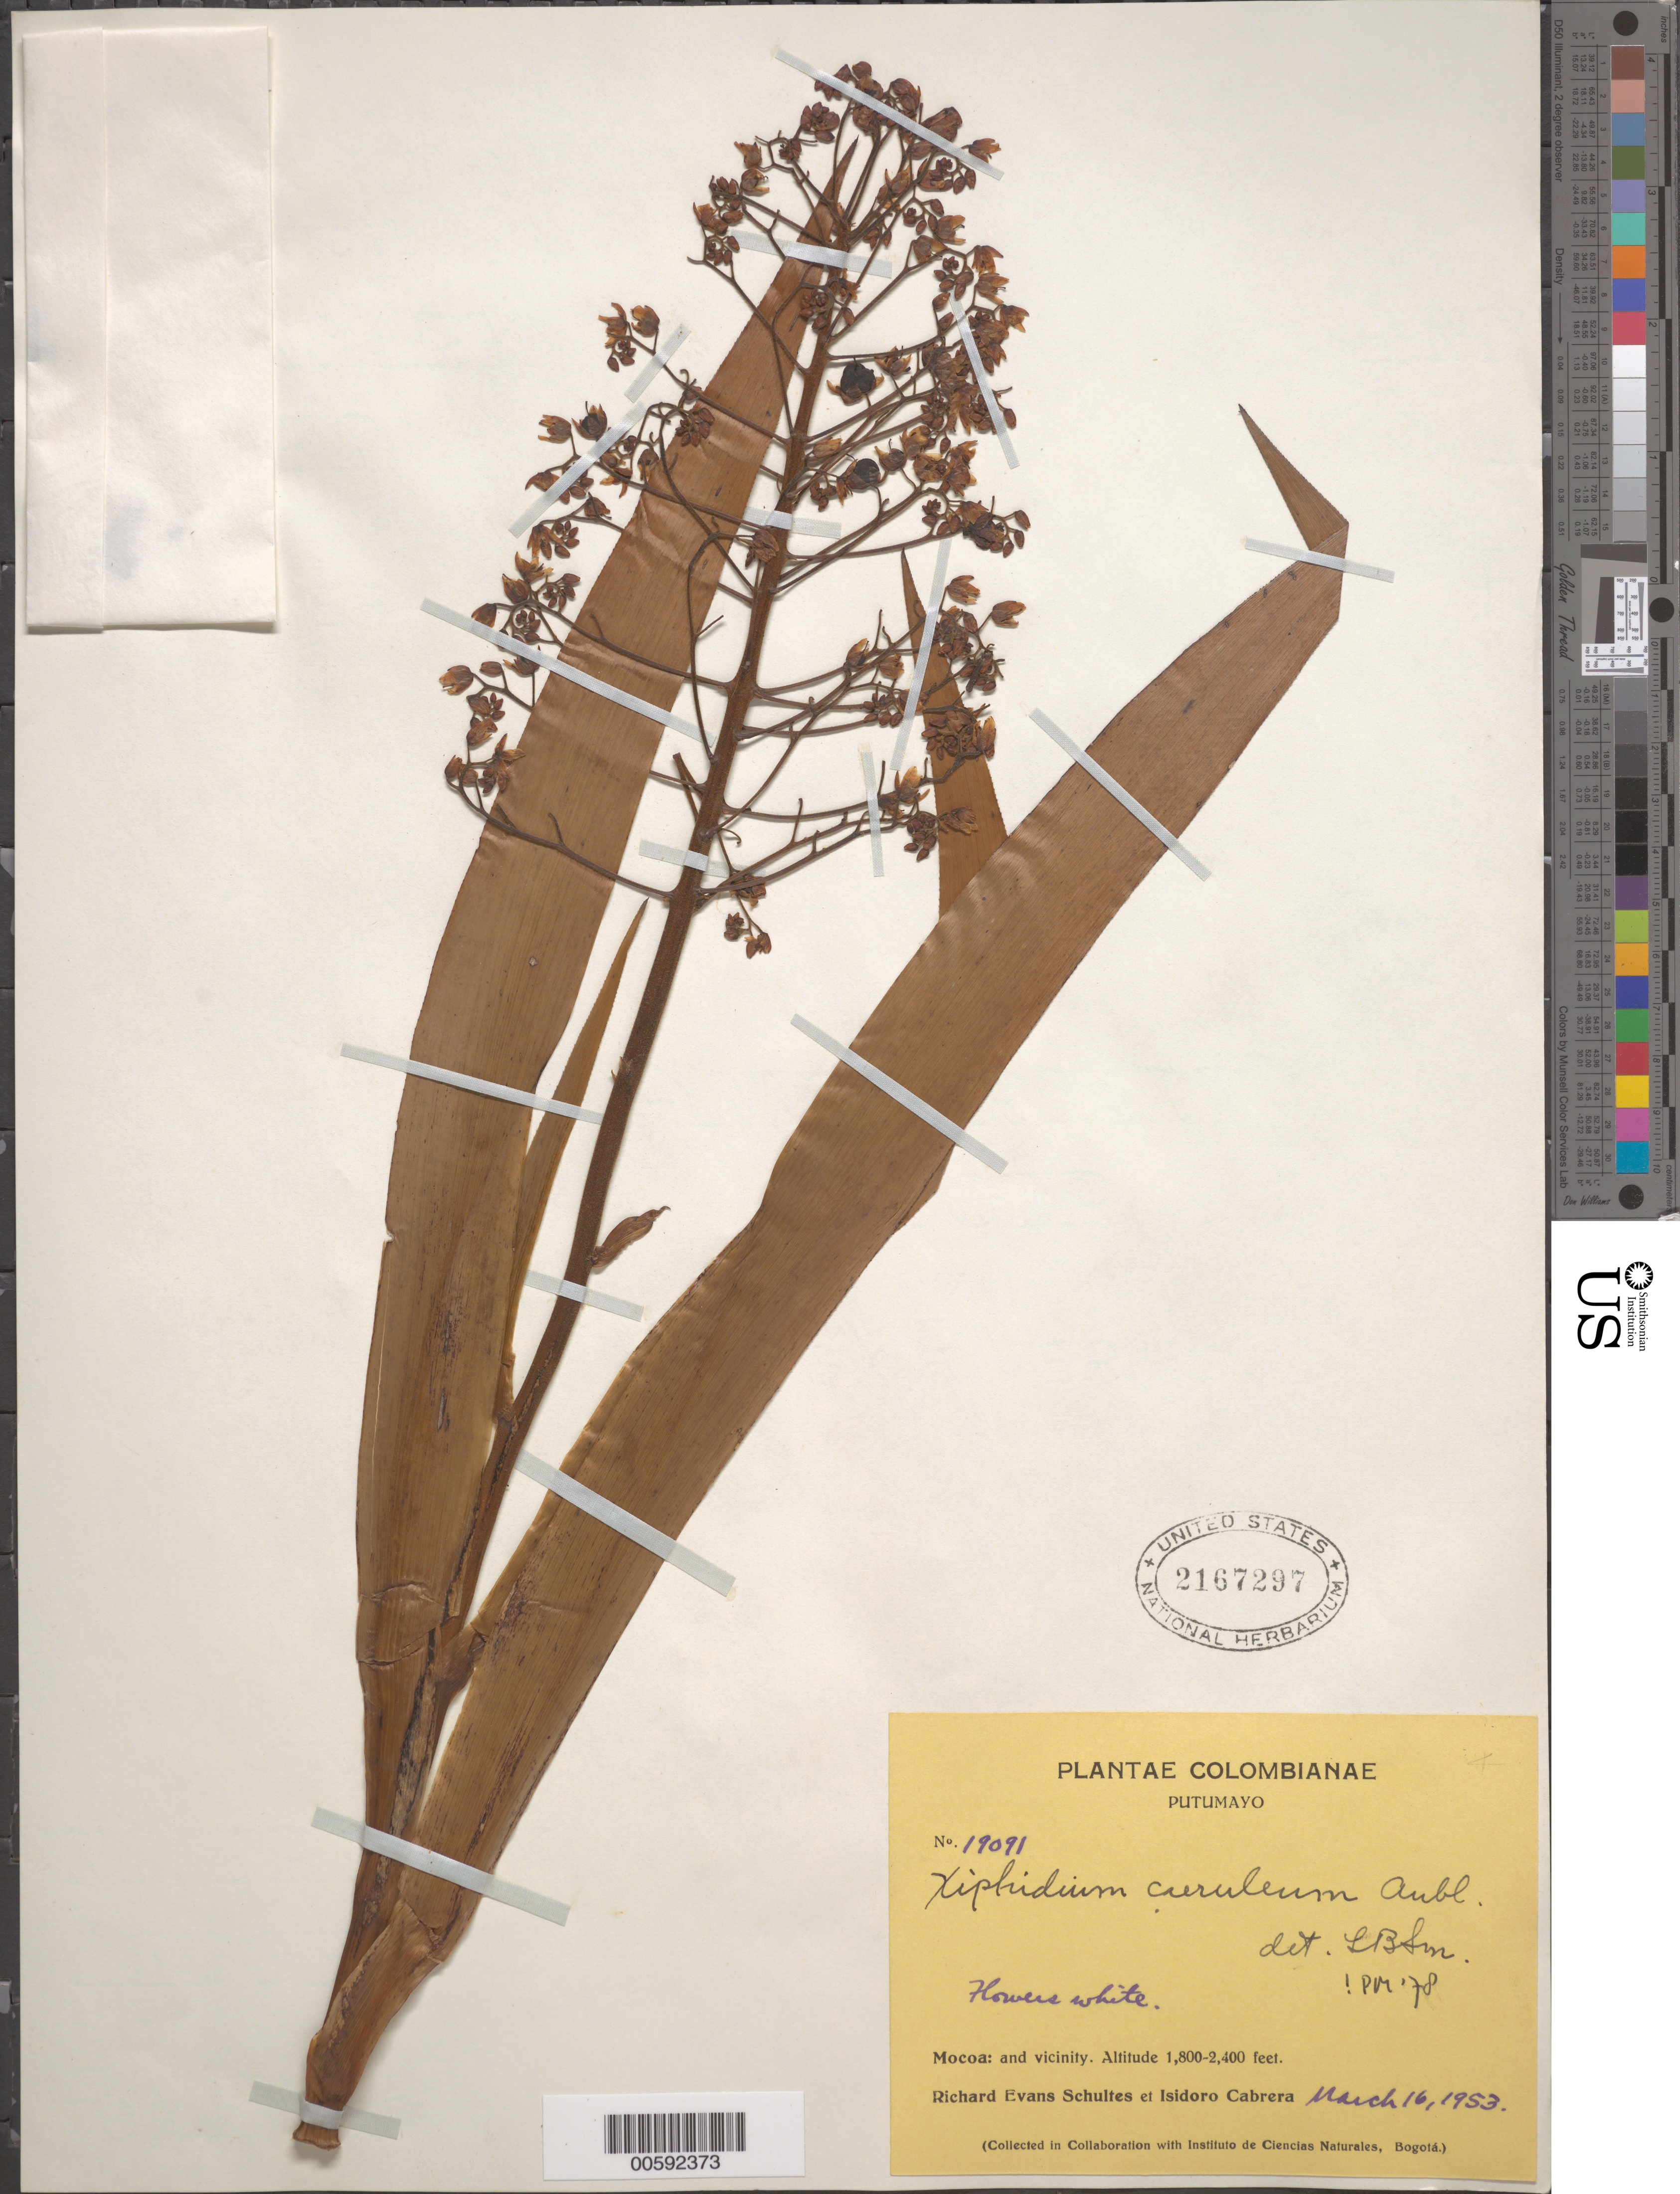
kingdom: Plantae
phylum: Tracheophyta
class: Liliopsida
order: Commelinales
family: Haemodoraceae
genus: Xiphidium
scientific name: Xiphidium caeruleum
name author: Aubl.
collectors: R. E. Schultes & I. Cabrera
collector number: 19091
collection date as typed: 16 Mar 1953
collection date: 1953-03-16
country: Colombia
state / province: Putumayo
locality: Mocoa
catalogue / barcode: US 2167297